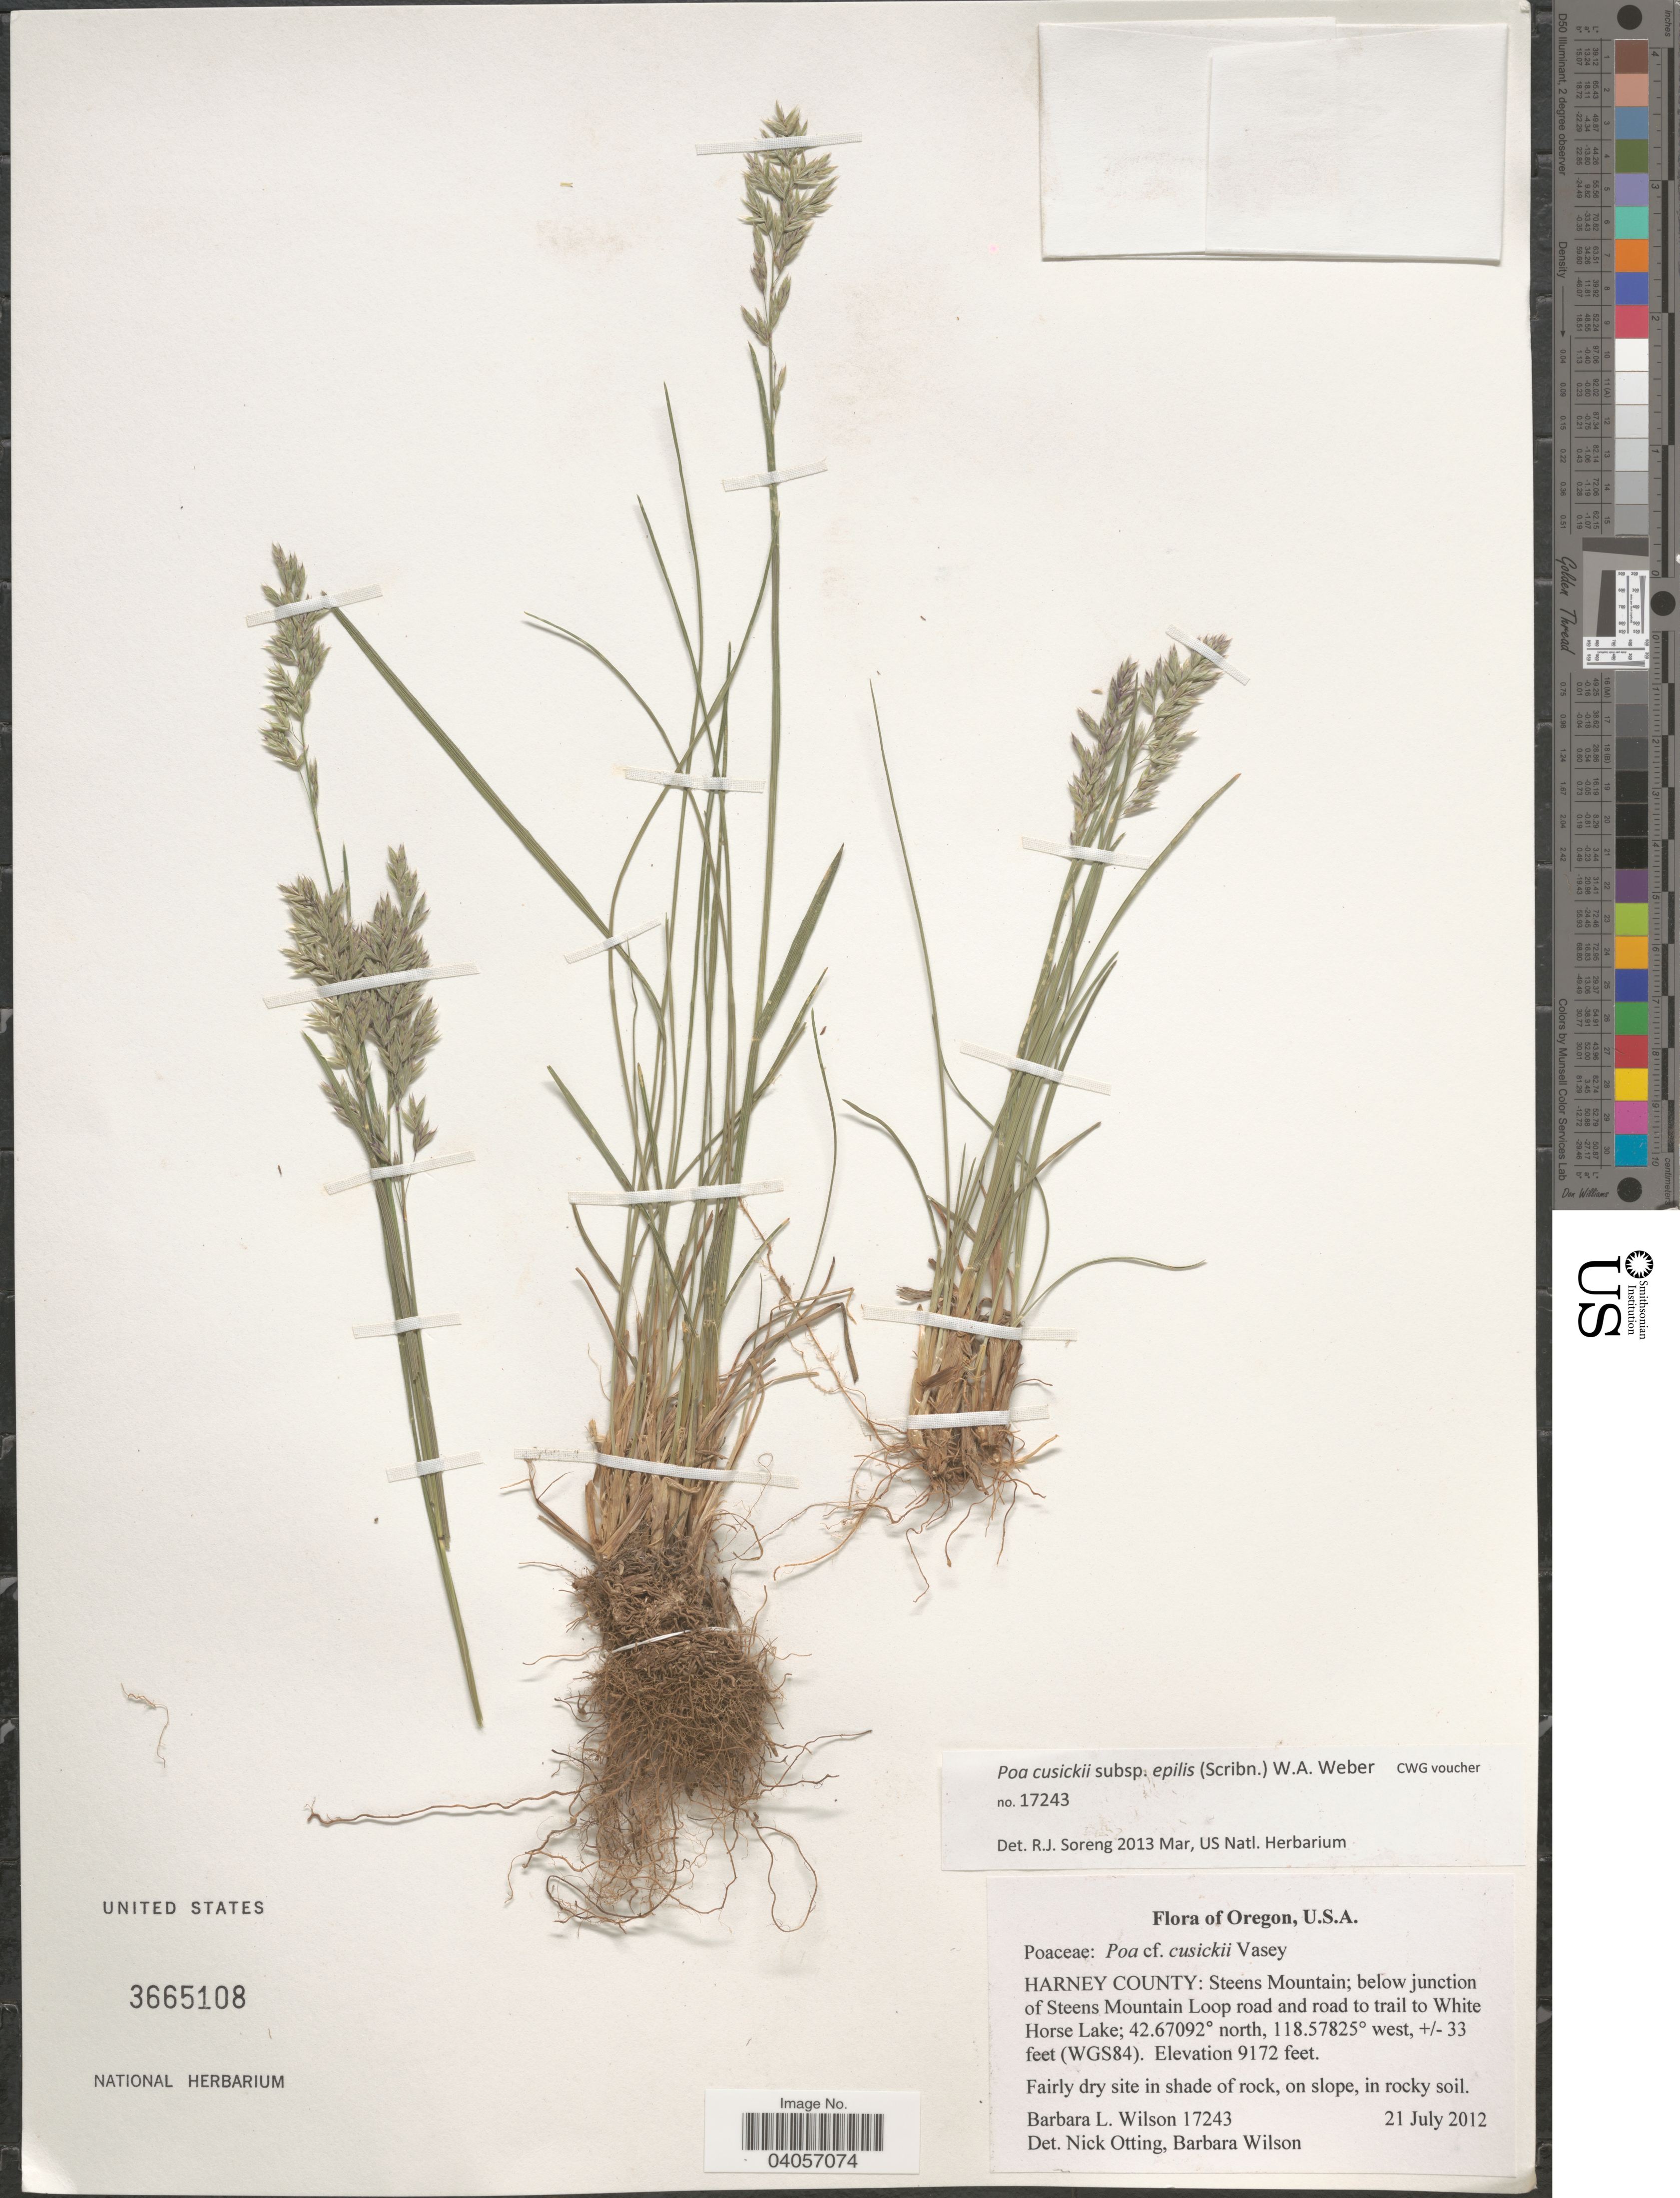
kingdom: Plantae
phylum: Tracheophyta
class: Liliopsida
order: Poales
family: Poaceae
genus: Poa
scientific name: Poa cusickii subsp. pallida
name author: Soreng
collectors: B. L. Wilson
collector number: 17243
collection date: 2012-07-21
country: United States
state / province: Oregon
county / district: Harney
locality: Harney County: Steens Mountain; below junction of Steens Mountain Loop road and road to trail to White Horse Lake. WGS84. Fairly dry site in shade of rock, on slope, in rocky soil.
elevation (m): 2796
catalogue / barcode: US 3665108